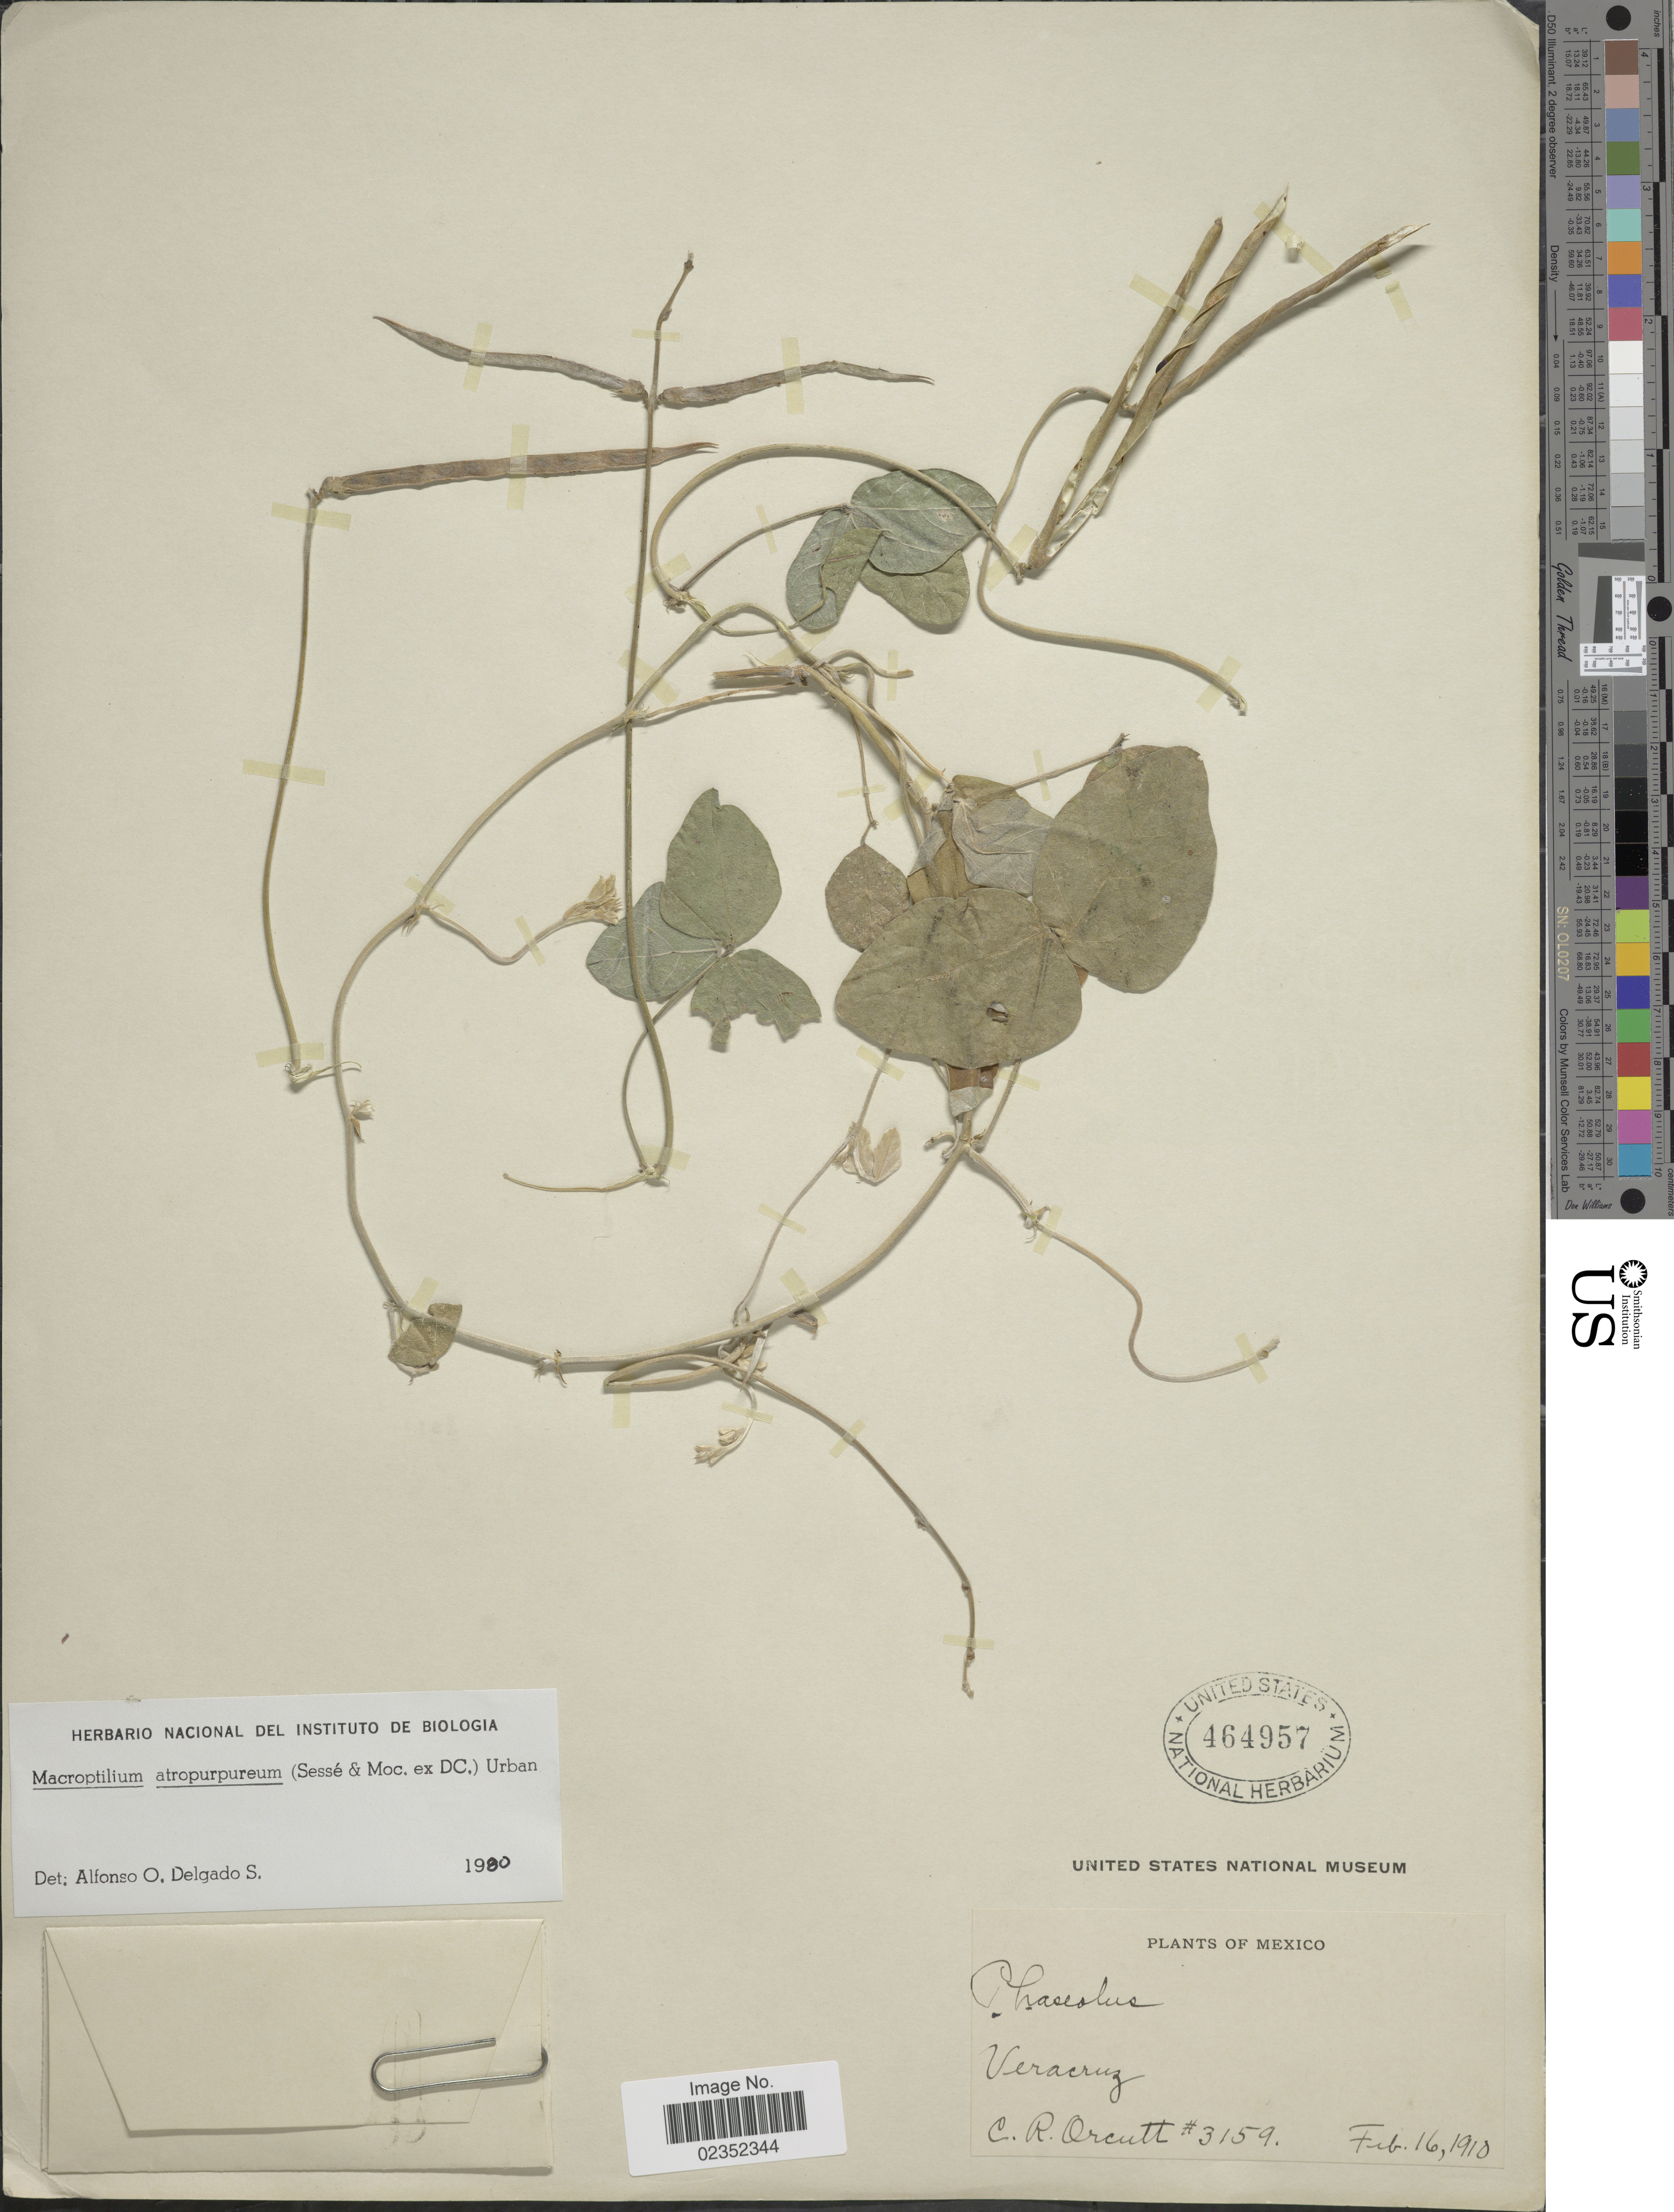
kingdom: Plantae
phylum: Tracheophyta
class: Magnoliopsida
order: Fabales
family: Fabaceae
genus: Macroptilium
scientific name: Macroptilium atropurpureum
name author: (DC.) Urb.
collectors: C. R. Orcutt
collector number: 3159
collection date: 1910-02-16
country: Mexico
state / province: Veracruz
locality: Veracruz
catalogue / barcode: US 464957